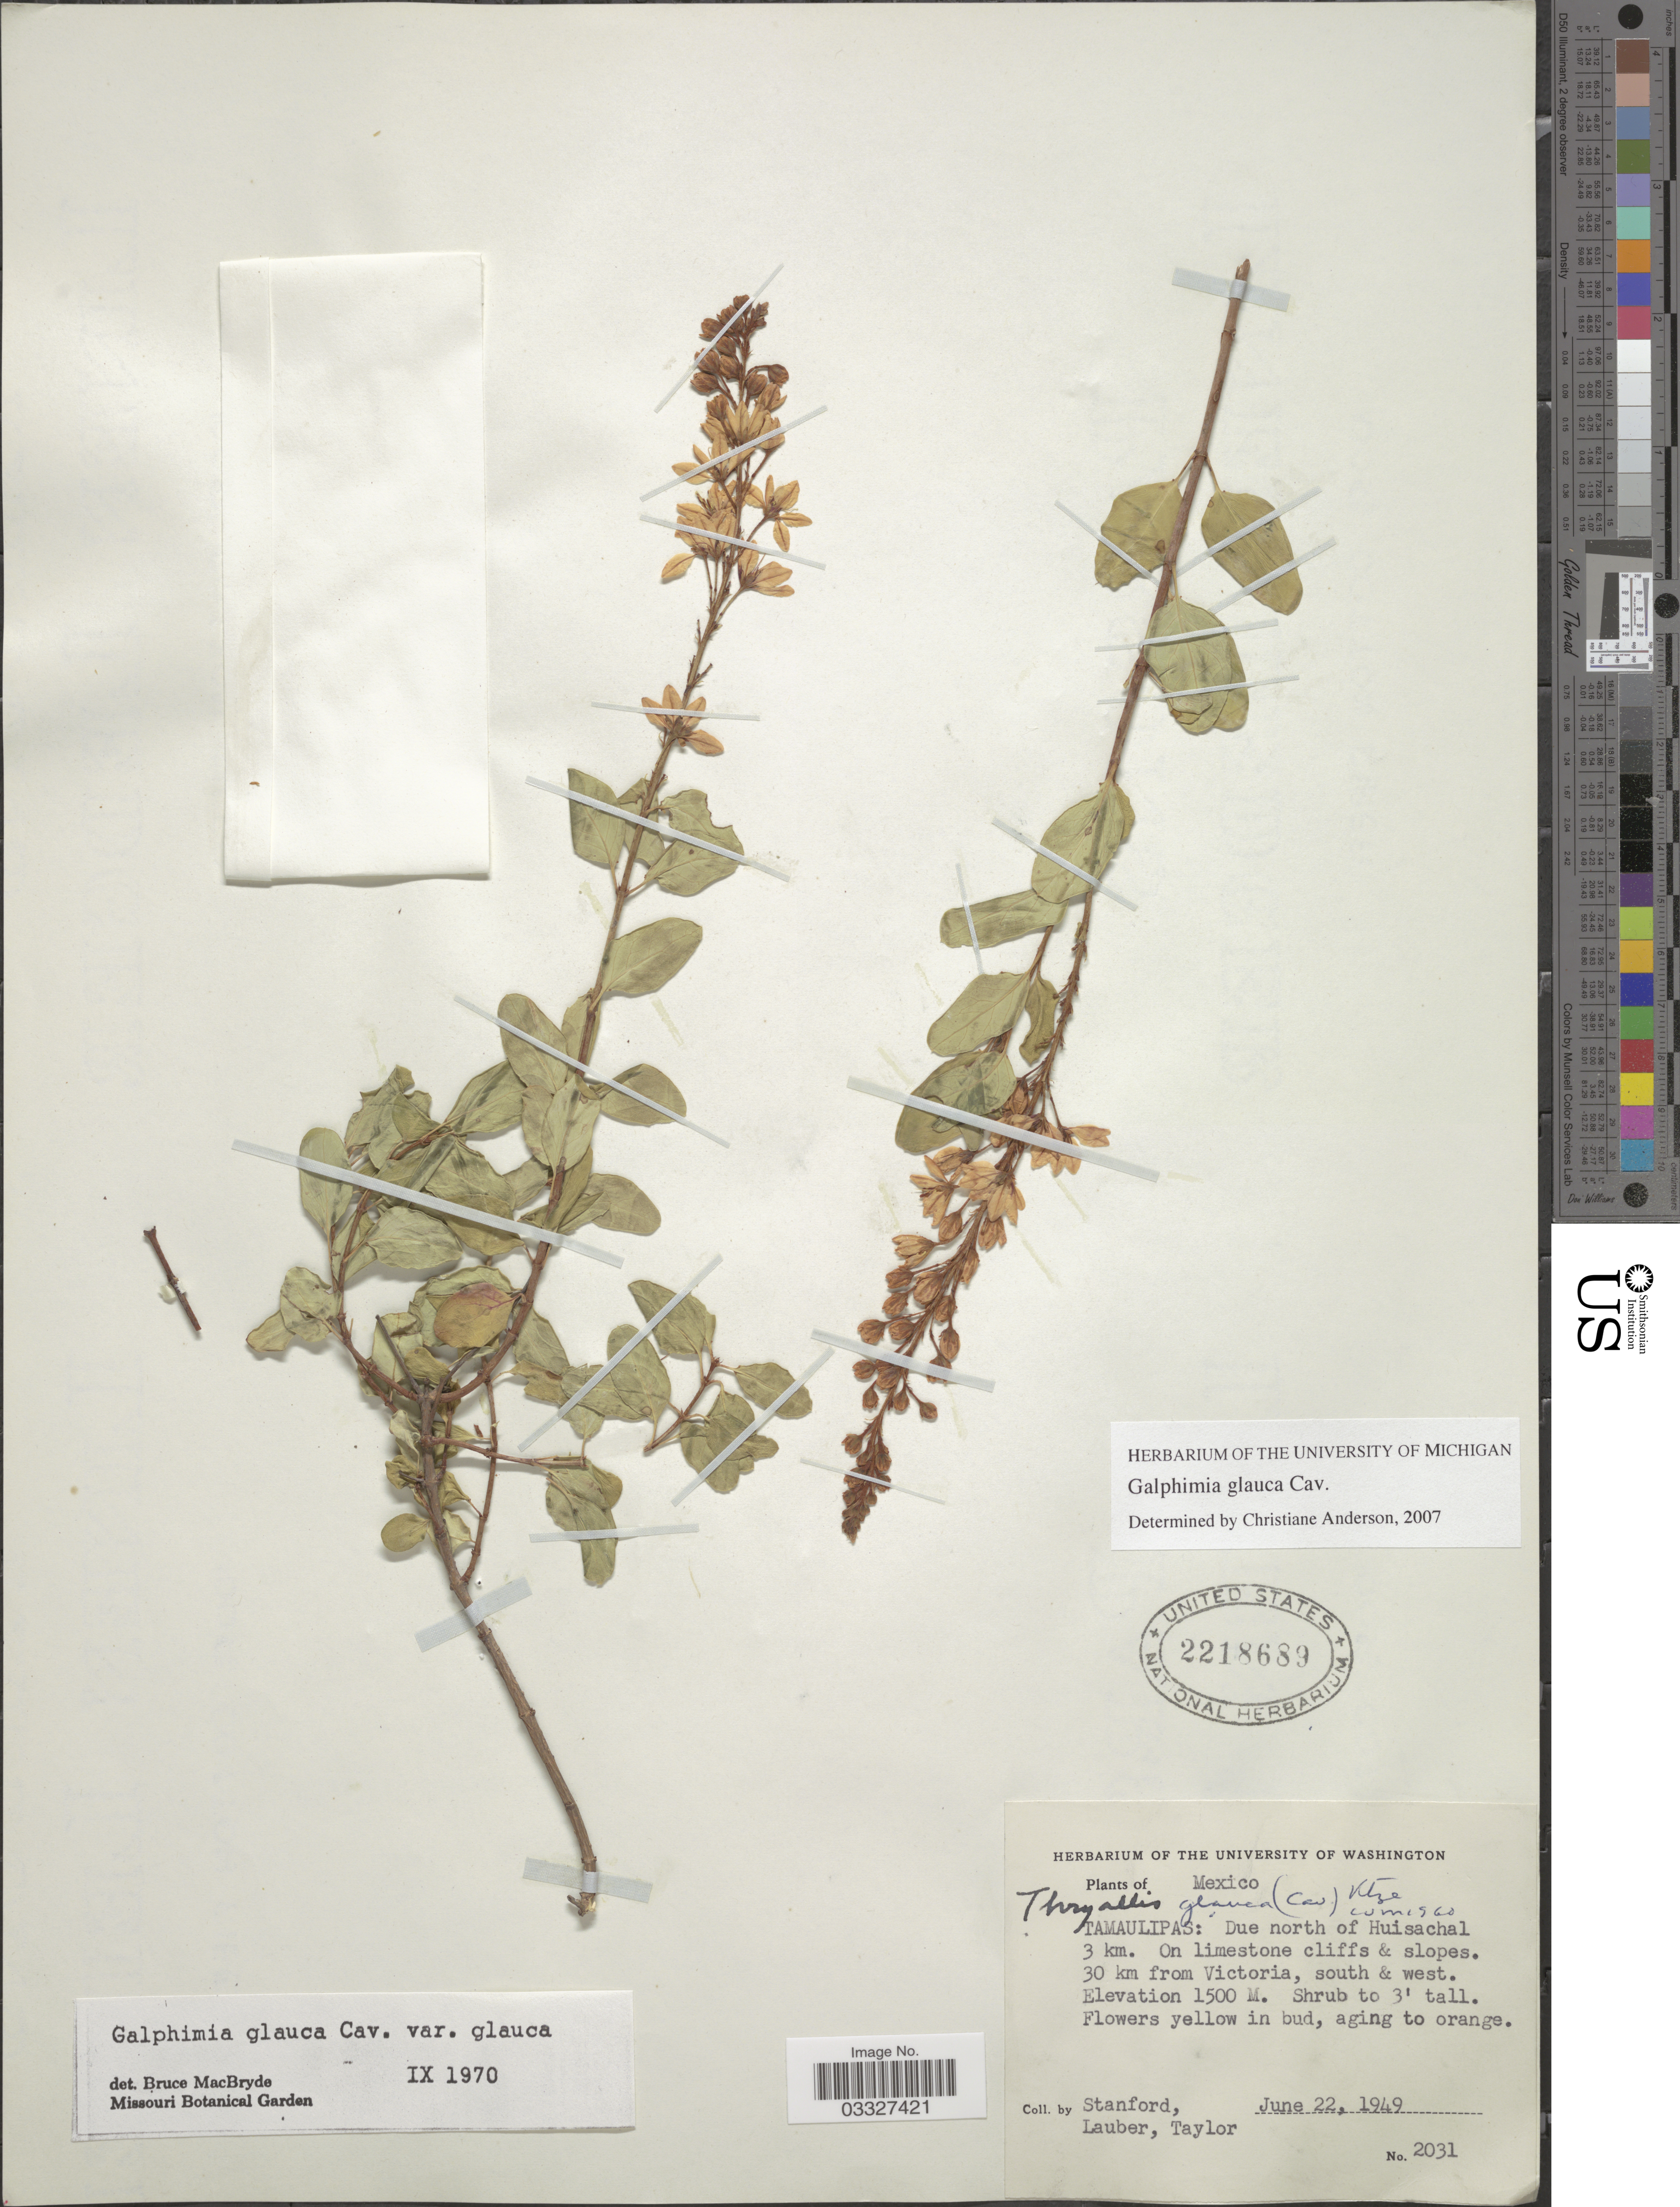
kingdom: Plantae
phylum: Tracheophyta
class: Magnoliopsida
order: Malpighiales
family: Malpighiaceae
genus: Galphimia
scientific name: Galphimia glauca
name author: Cav.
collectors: -. Stanford, Lauber, -- & -. Taylor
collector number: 2031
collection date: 1949-06-22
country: Mexico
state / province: Tamaulipas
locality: Due north of Huisachal 3 km. 30 km from Victoria, south & west.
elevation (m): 1500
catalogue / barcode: US 2218689